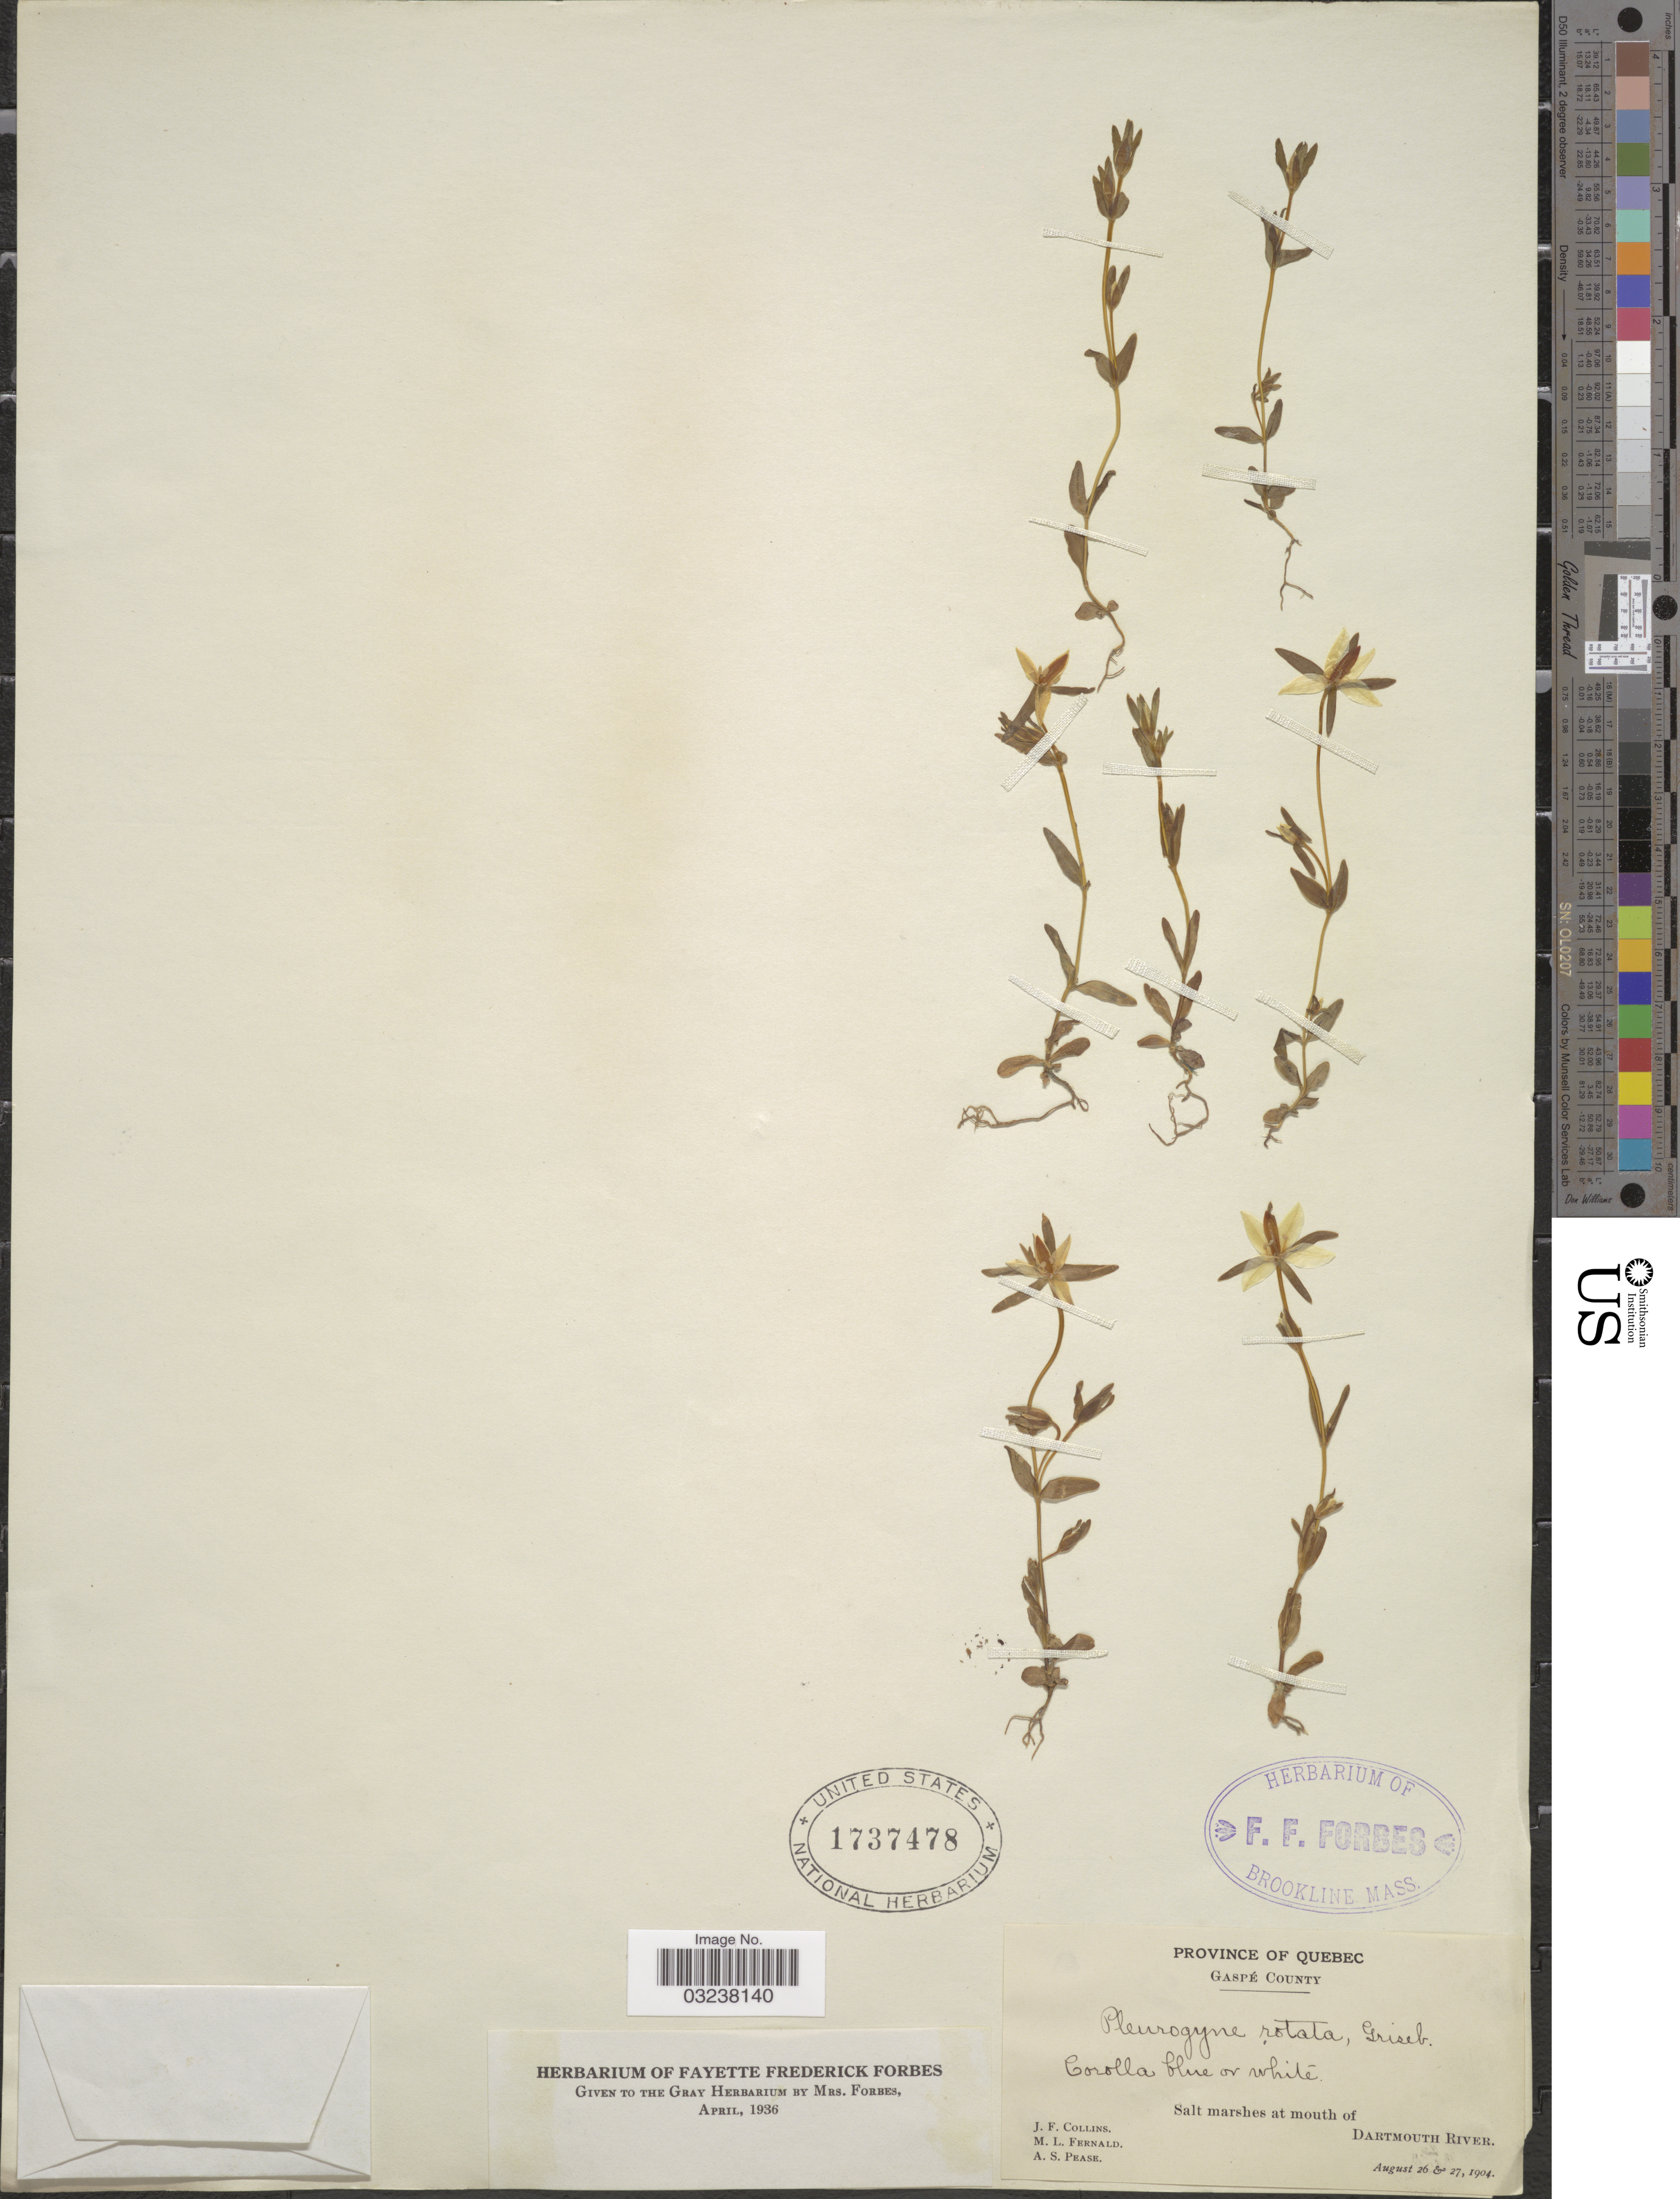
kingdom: Plantae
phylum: Tracheophyta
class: Magnoliopsida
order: Gentianales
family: Gentianaceae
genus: Lomatogonium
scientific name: Lomatogonium rotatum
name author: (L.) Fr.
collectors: J. Collins, M. L. Fernald & A. S. Pease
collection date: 1904-08-26/1904-08-27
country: Canada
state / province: Quebec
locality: Gaspé County. Salt marshes at mouth of Dartmouth River.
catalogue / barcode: US 1737478